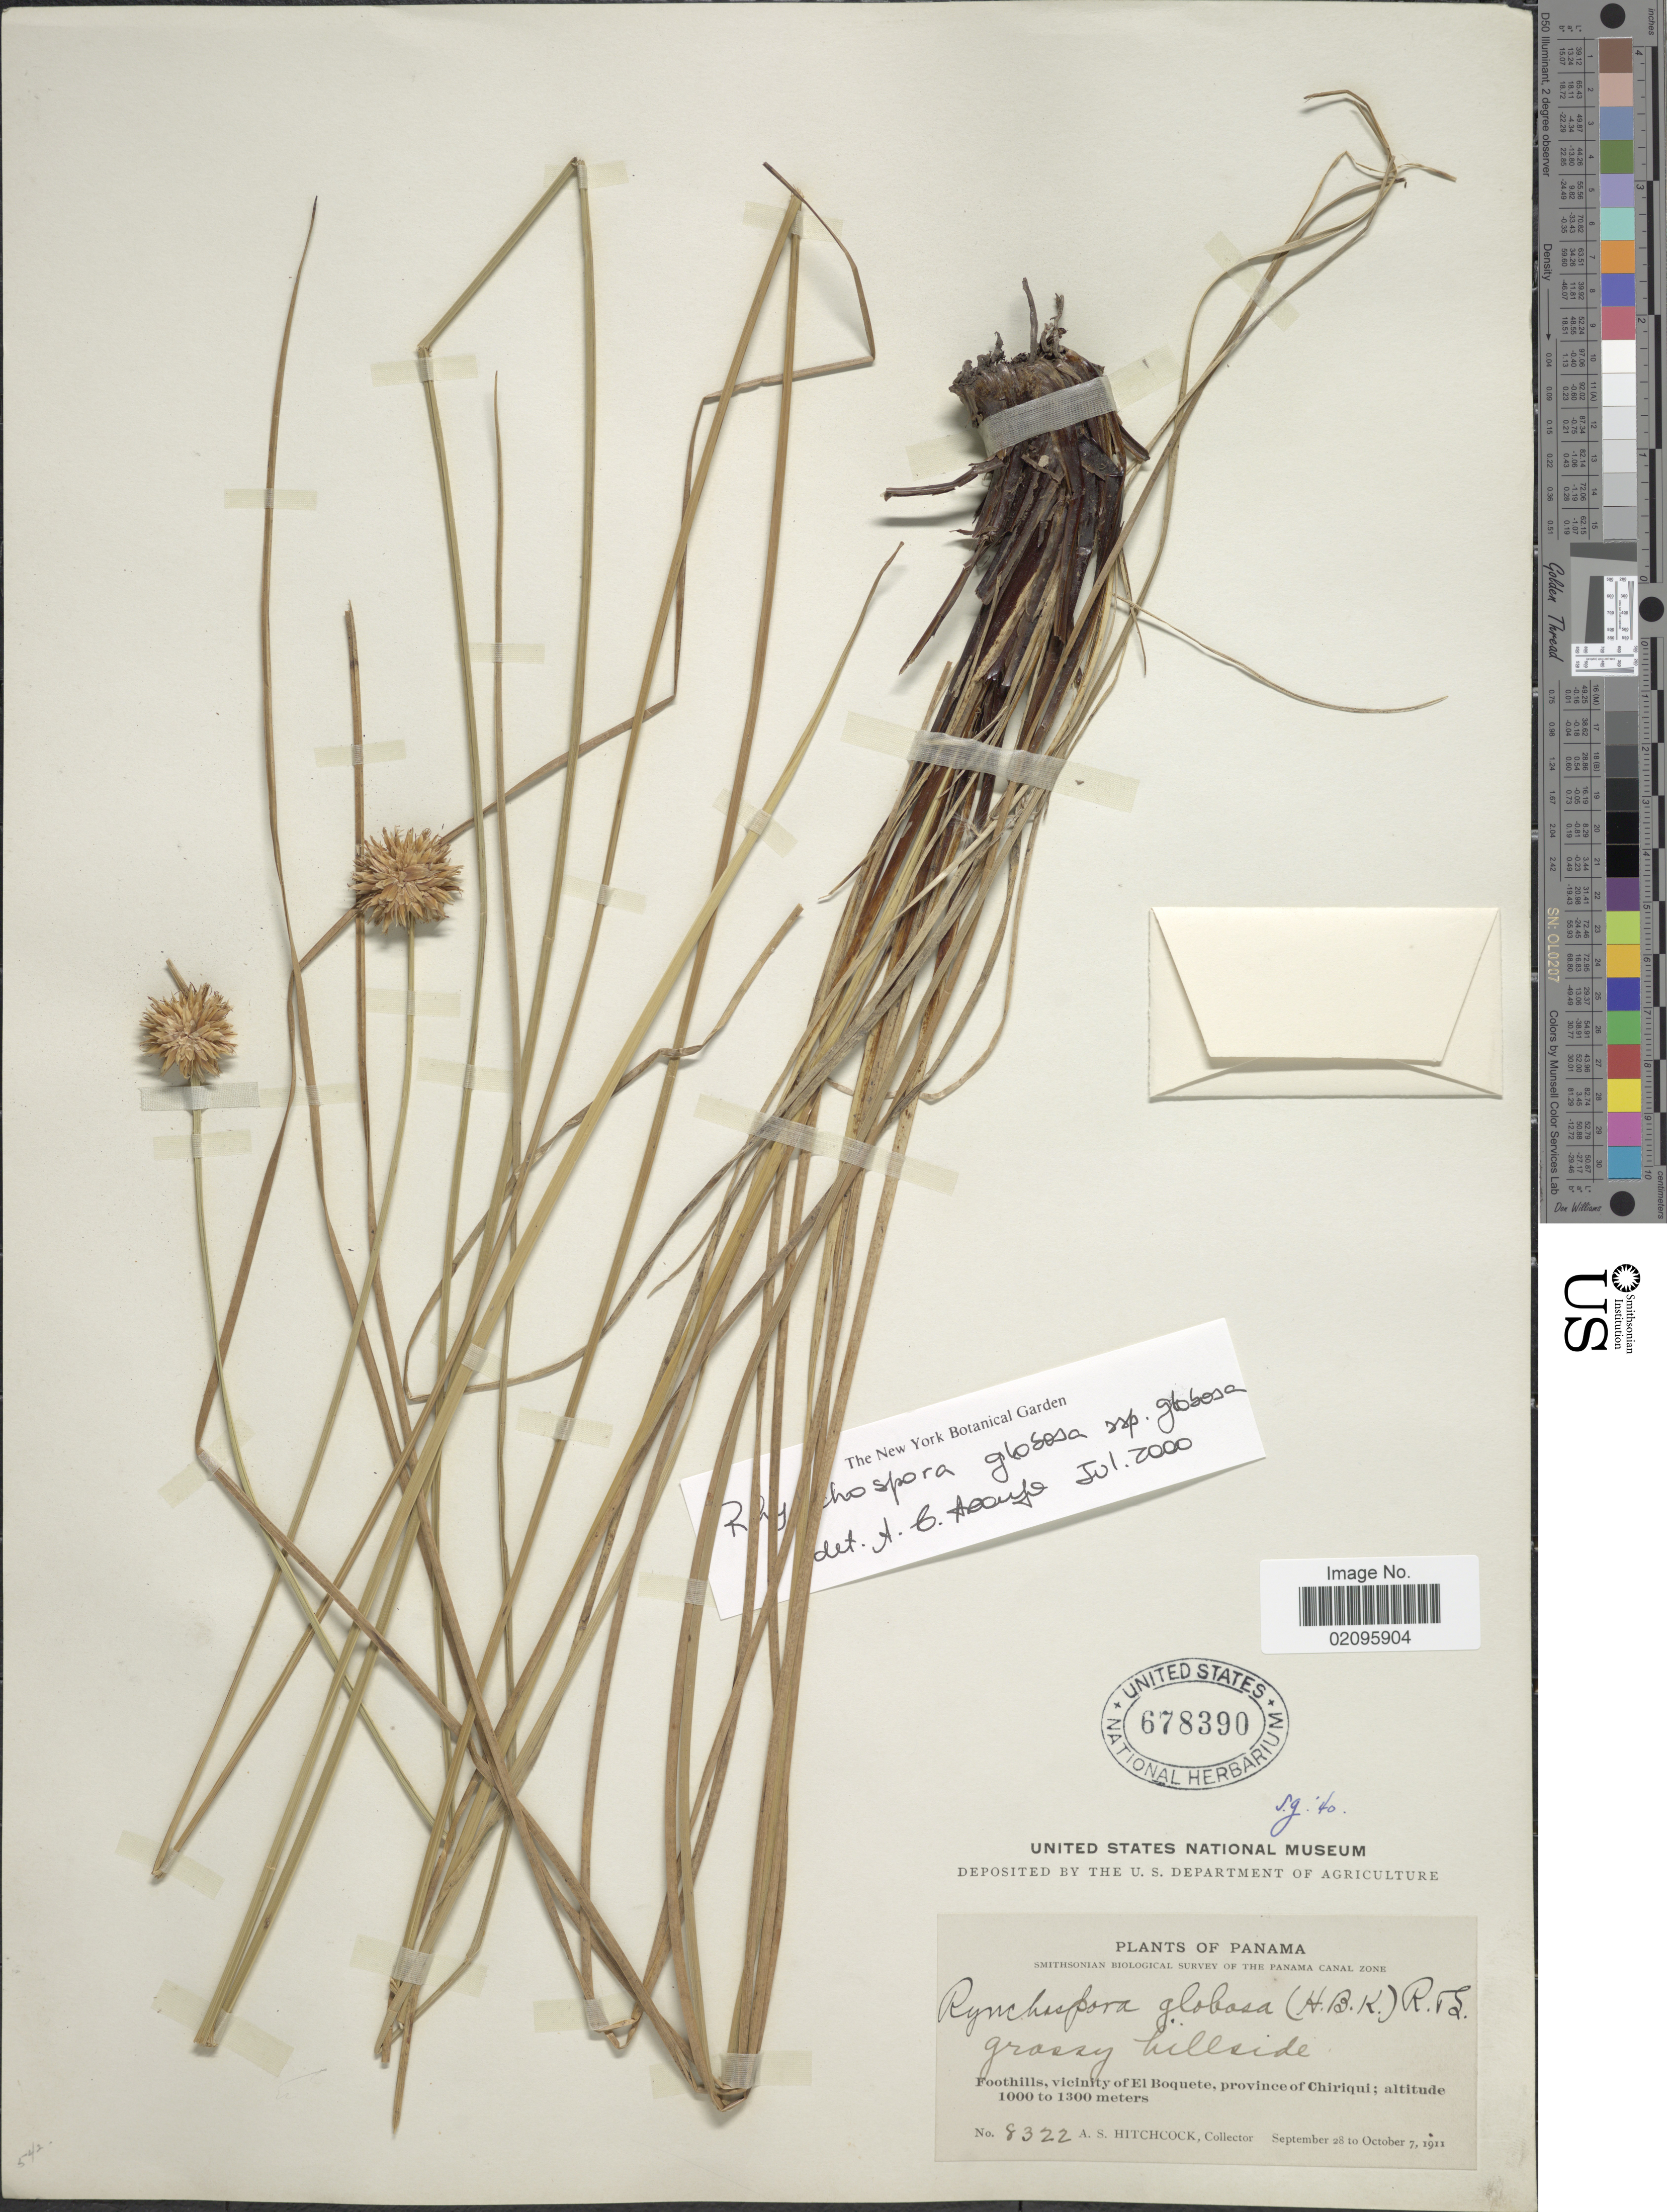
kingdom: Plantae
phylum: Tracheophyta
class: Liliopsida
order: Poales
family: Cyperaceae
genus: Rhynchospora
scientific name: Rhynchospora globosa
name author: (Kunth) Roem. & Schult.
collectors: A. S. Hitchcock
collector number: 8322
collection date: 1911-09-28/1911-10-07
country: Panama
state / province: Chiriqui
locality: Grassy hillside, Foothills, vicinity of El Boquete.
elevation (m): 1000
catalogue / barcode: US 678390